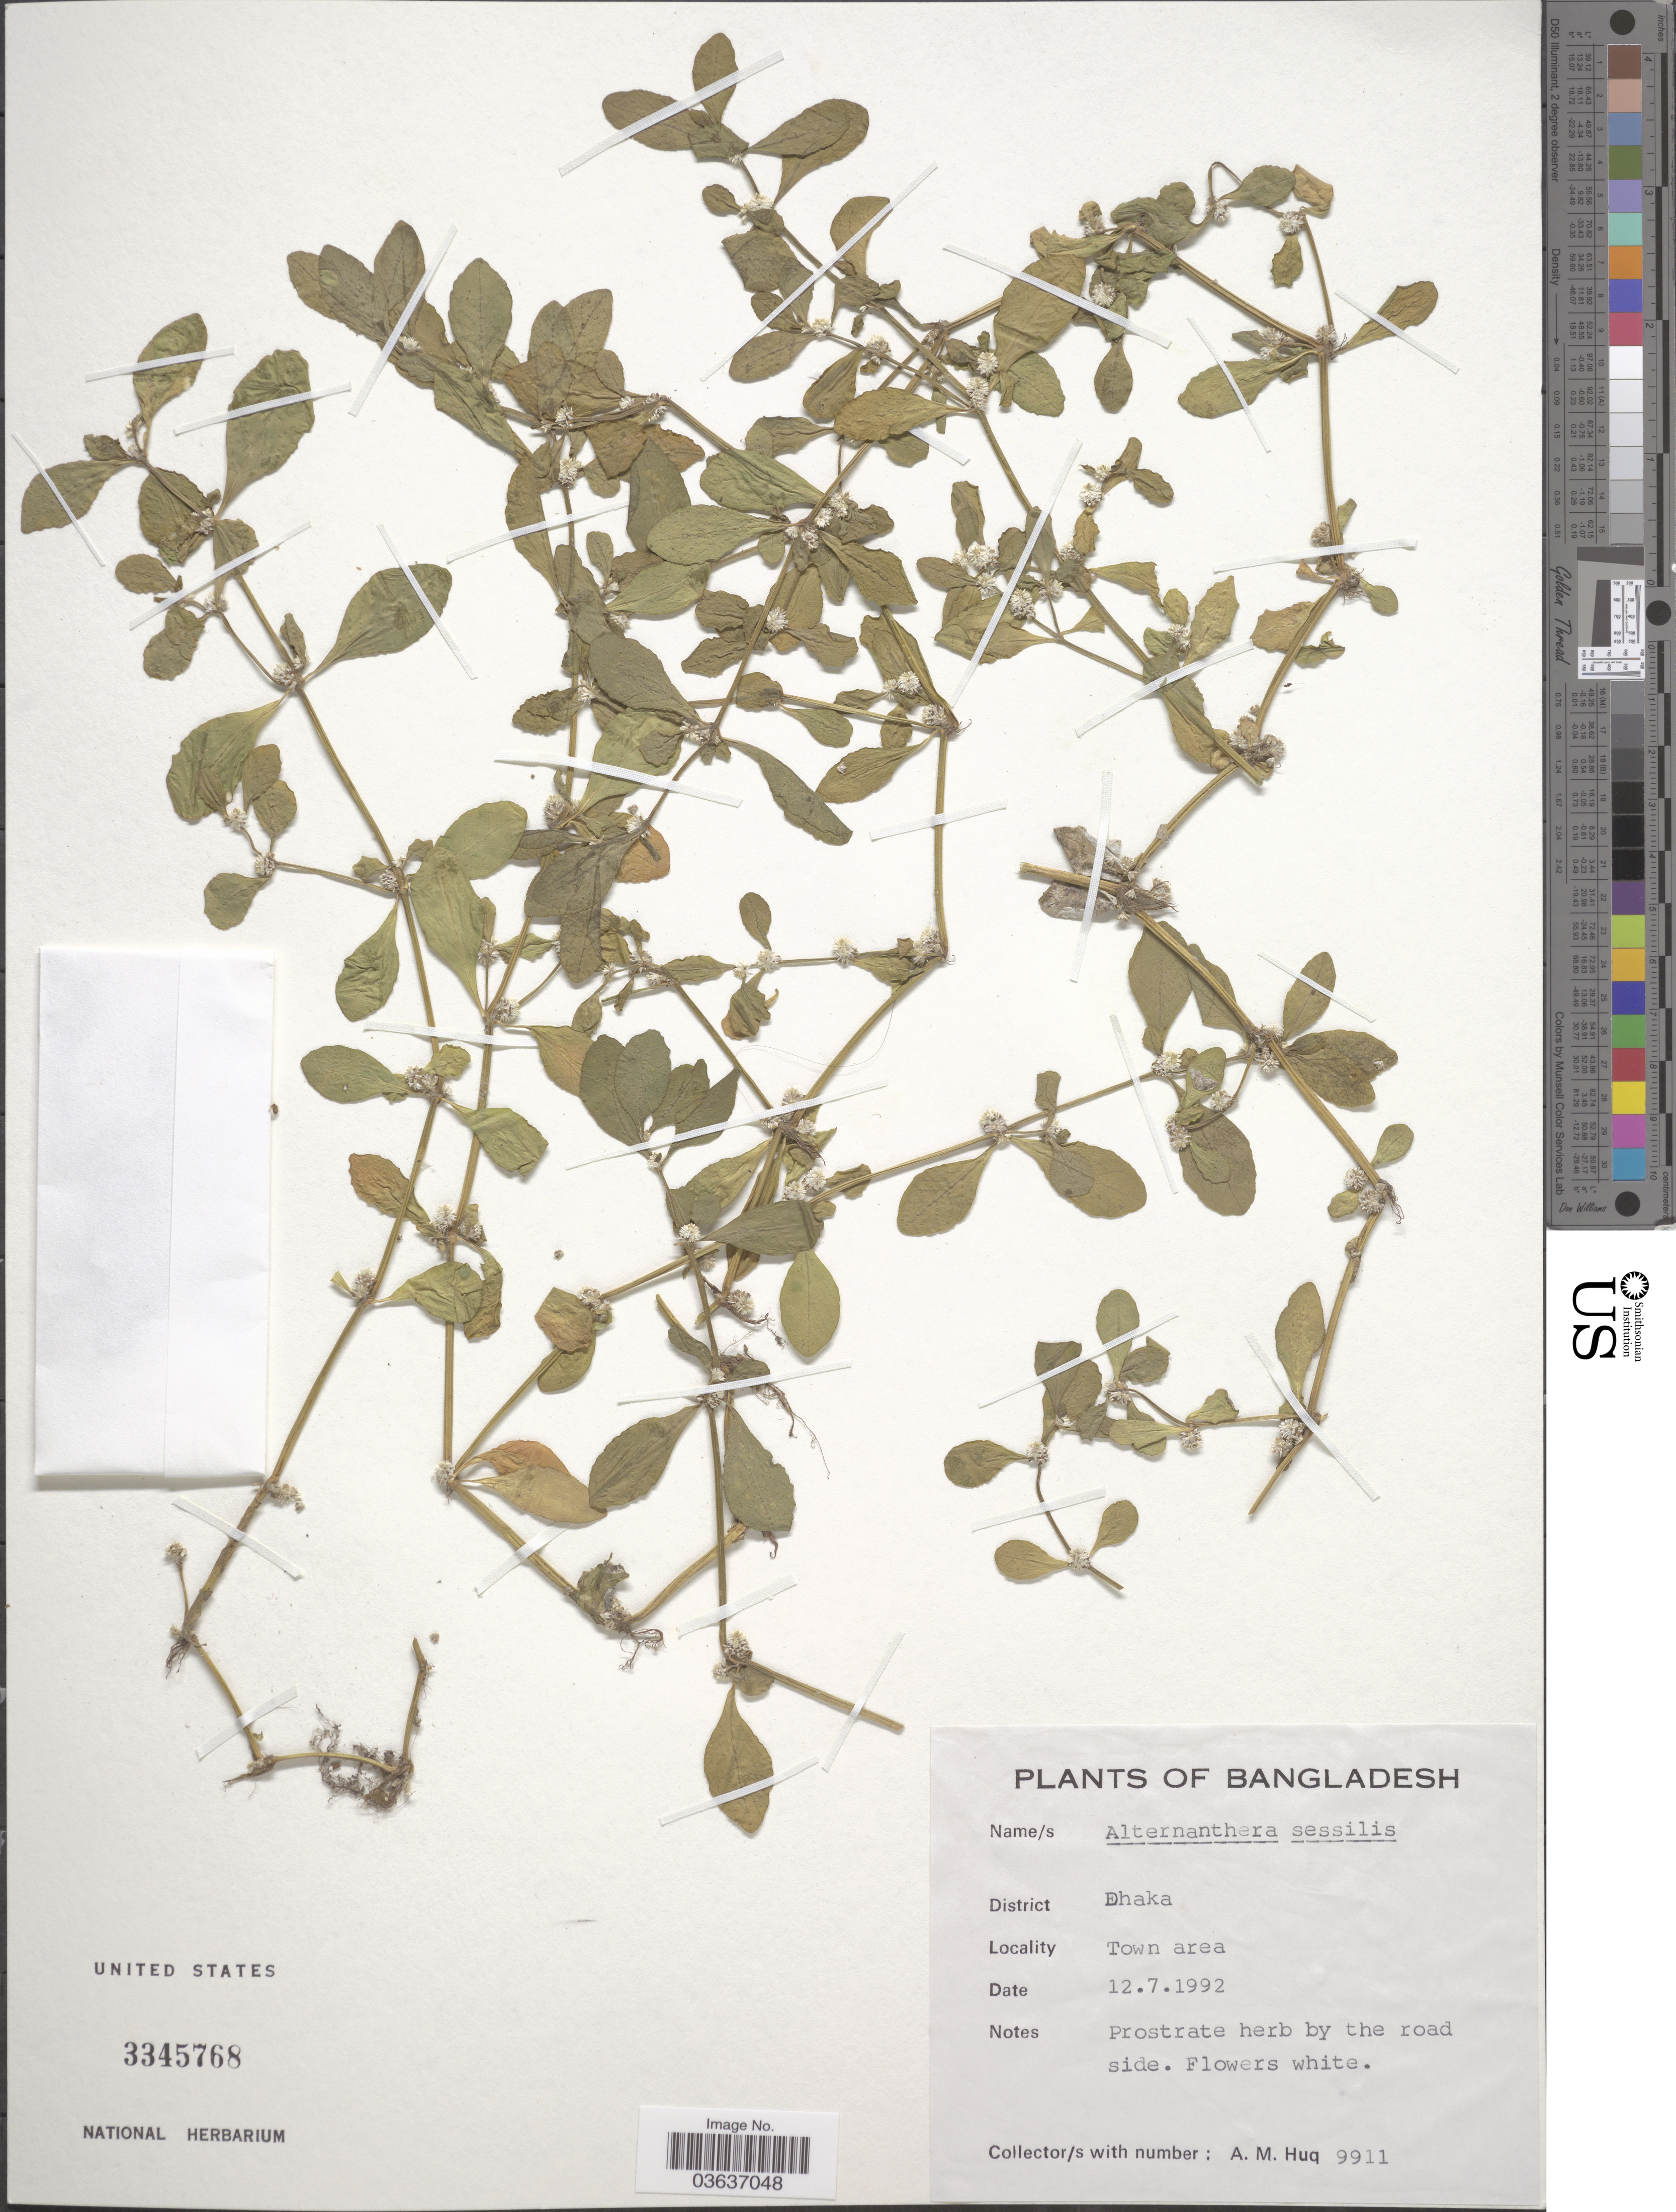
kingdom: Plantae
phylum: Tracheophyta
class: Magnoliopsida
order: Caryophyllales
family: Amaranthaceae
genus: Alternanthera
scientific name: Alternanthera sessilis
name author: (L.) DC.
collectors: A. M. Huq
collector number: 9911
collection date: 1992-07-12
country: Bangladesh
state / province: Dhaka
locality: District Dhaka. Town area.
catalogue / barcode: US 3345768